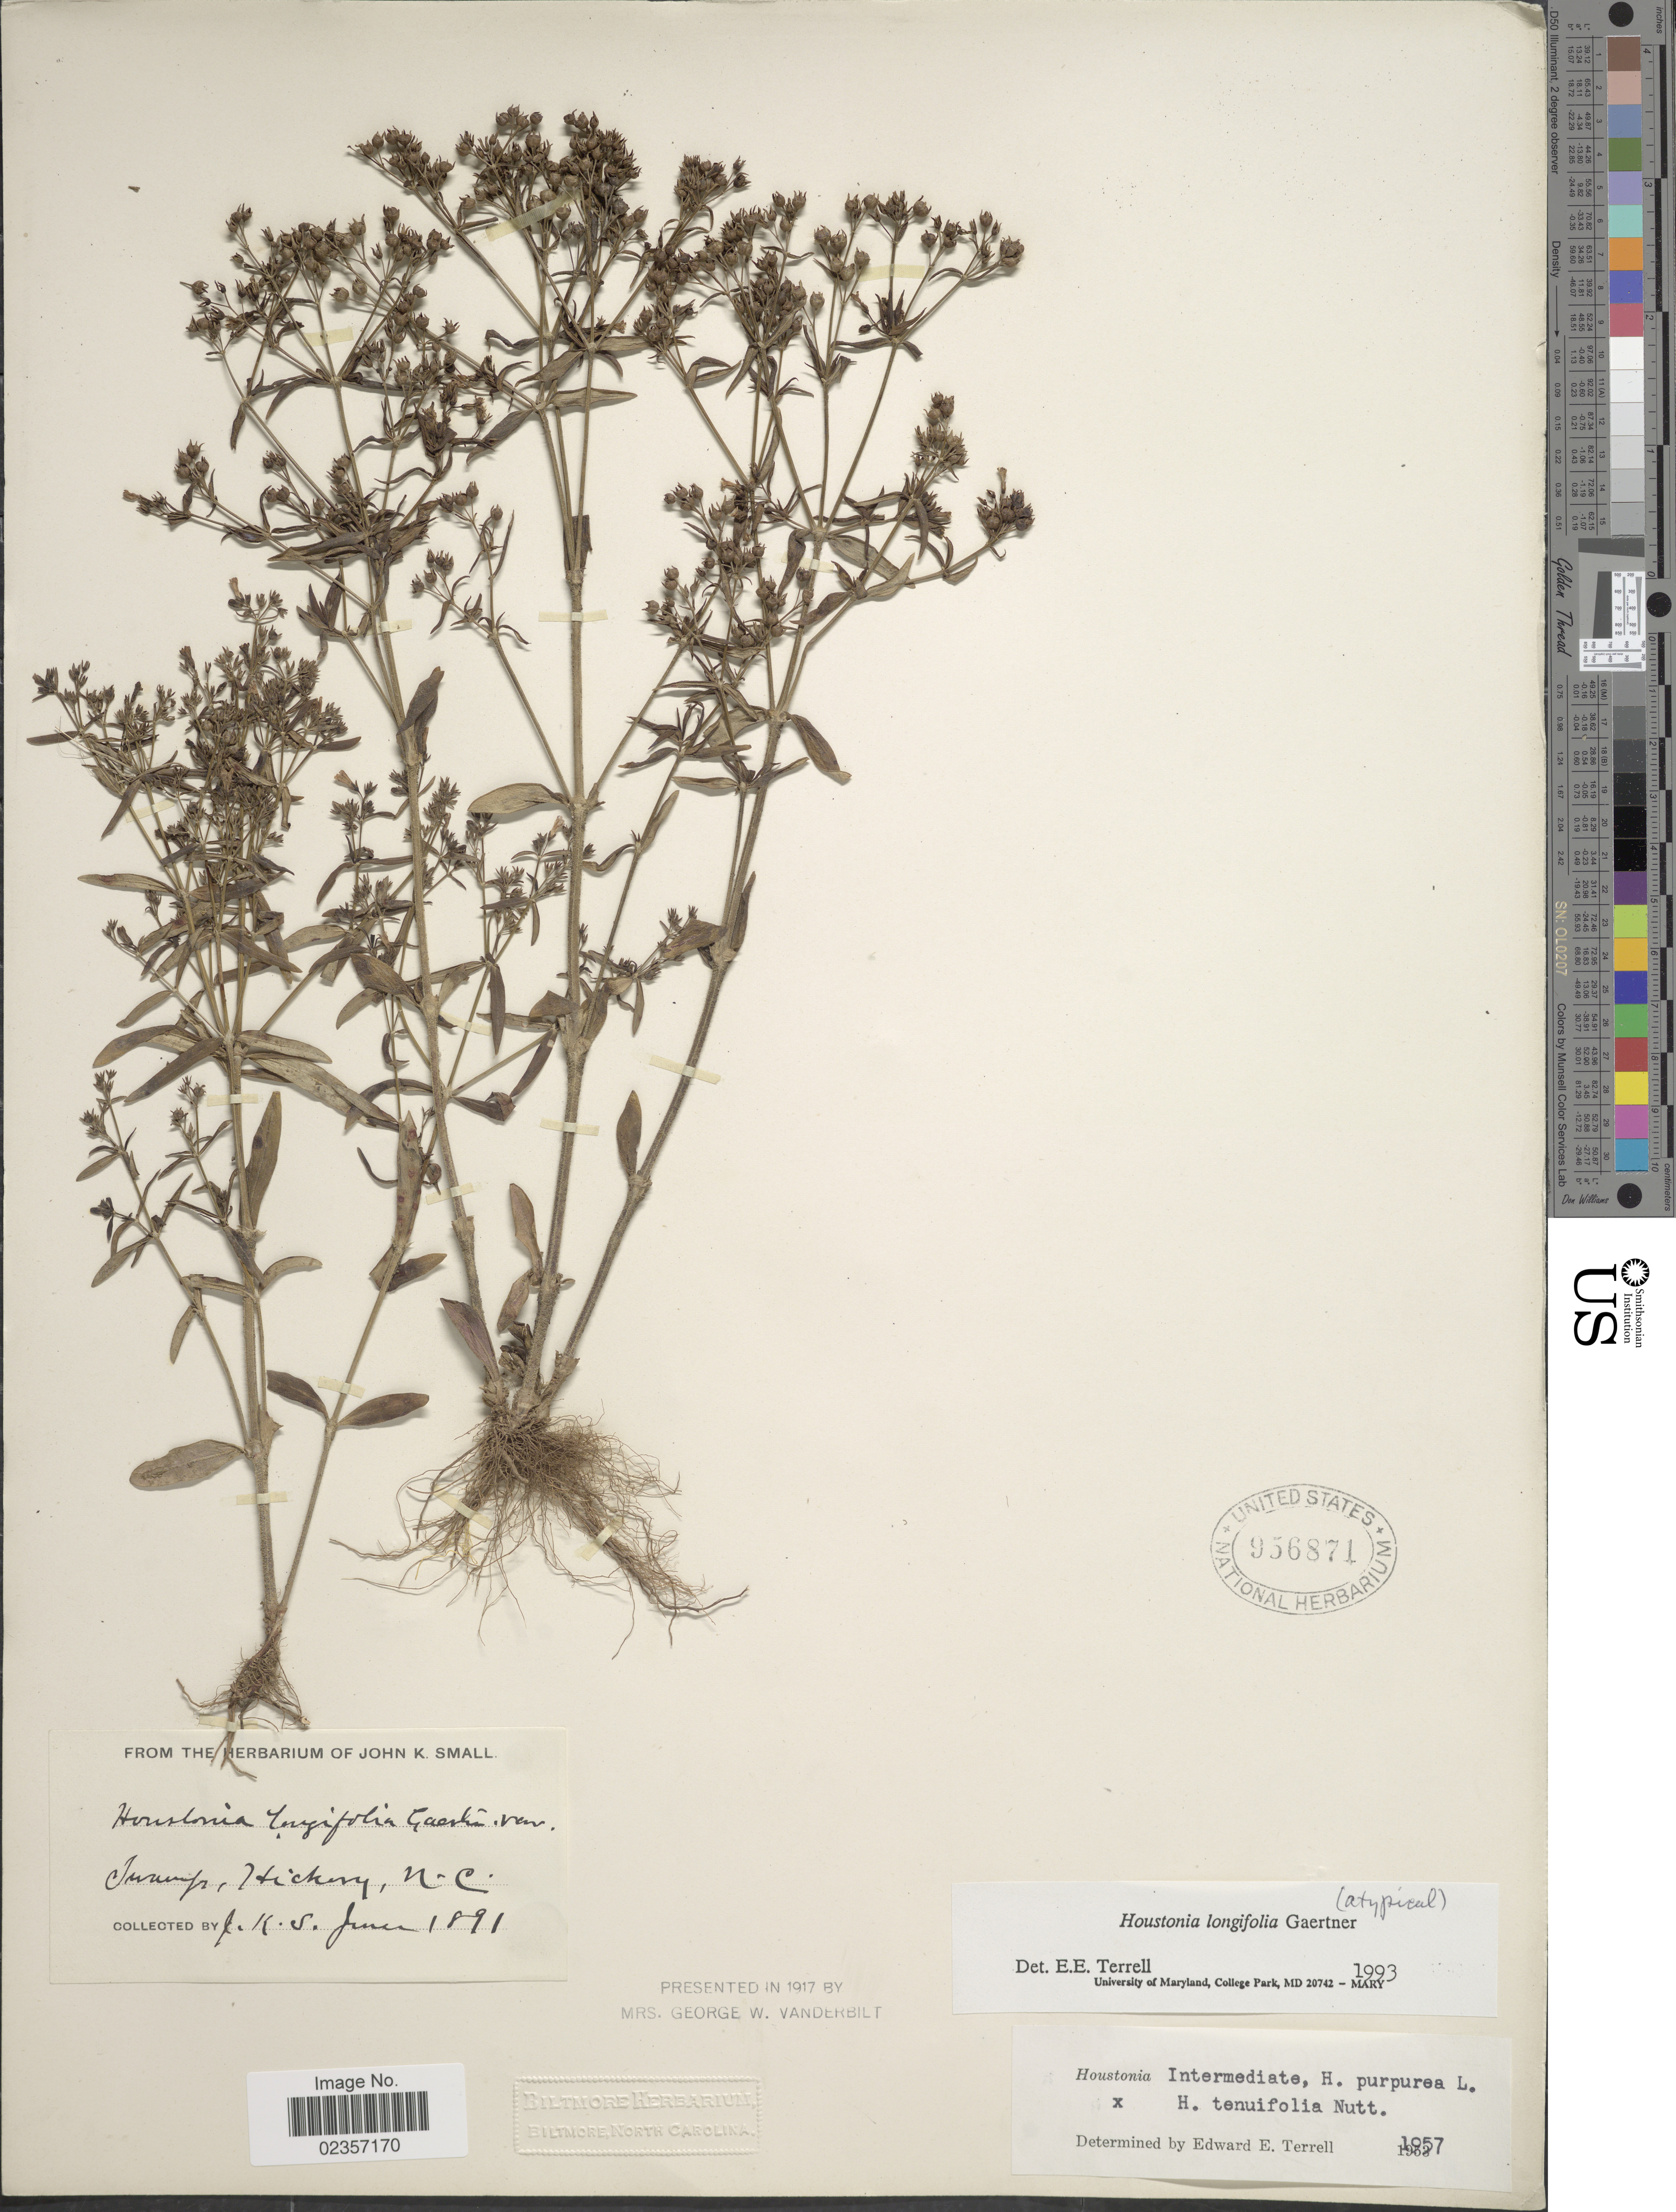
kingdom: Plantae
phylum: Tracheophyta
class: Magnoliopsida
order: Gentianales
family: Rubiaceae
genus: Houstonia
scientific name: Houstonia longifolia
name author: Gaertn.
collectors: J. K. Small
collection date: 1891-06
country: United States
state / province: North Carolina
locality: Swamp, Hickory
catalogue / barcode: US 956871